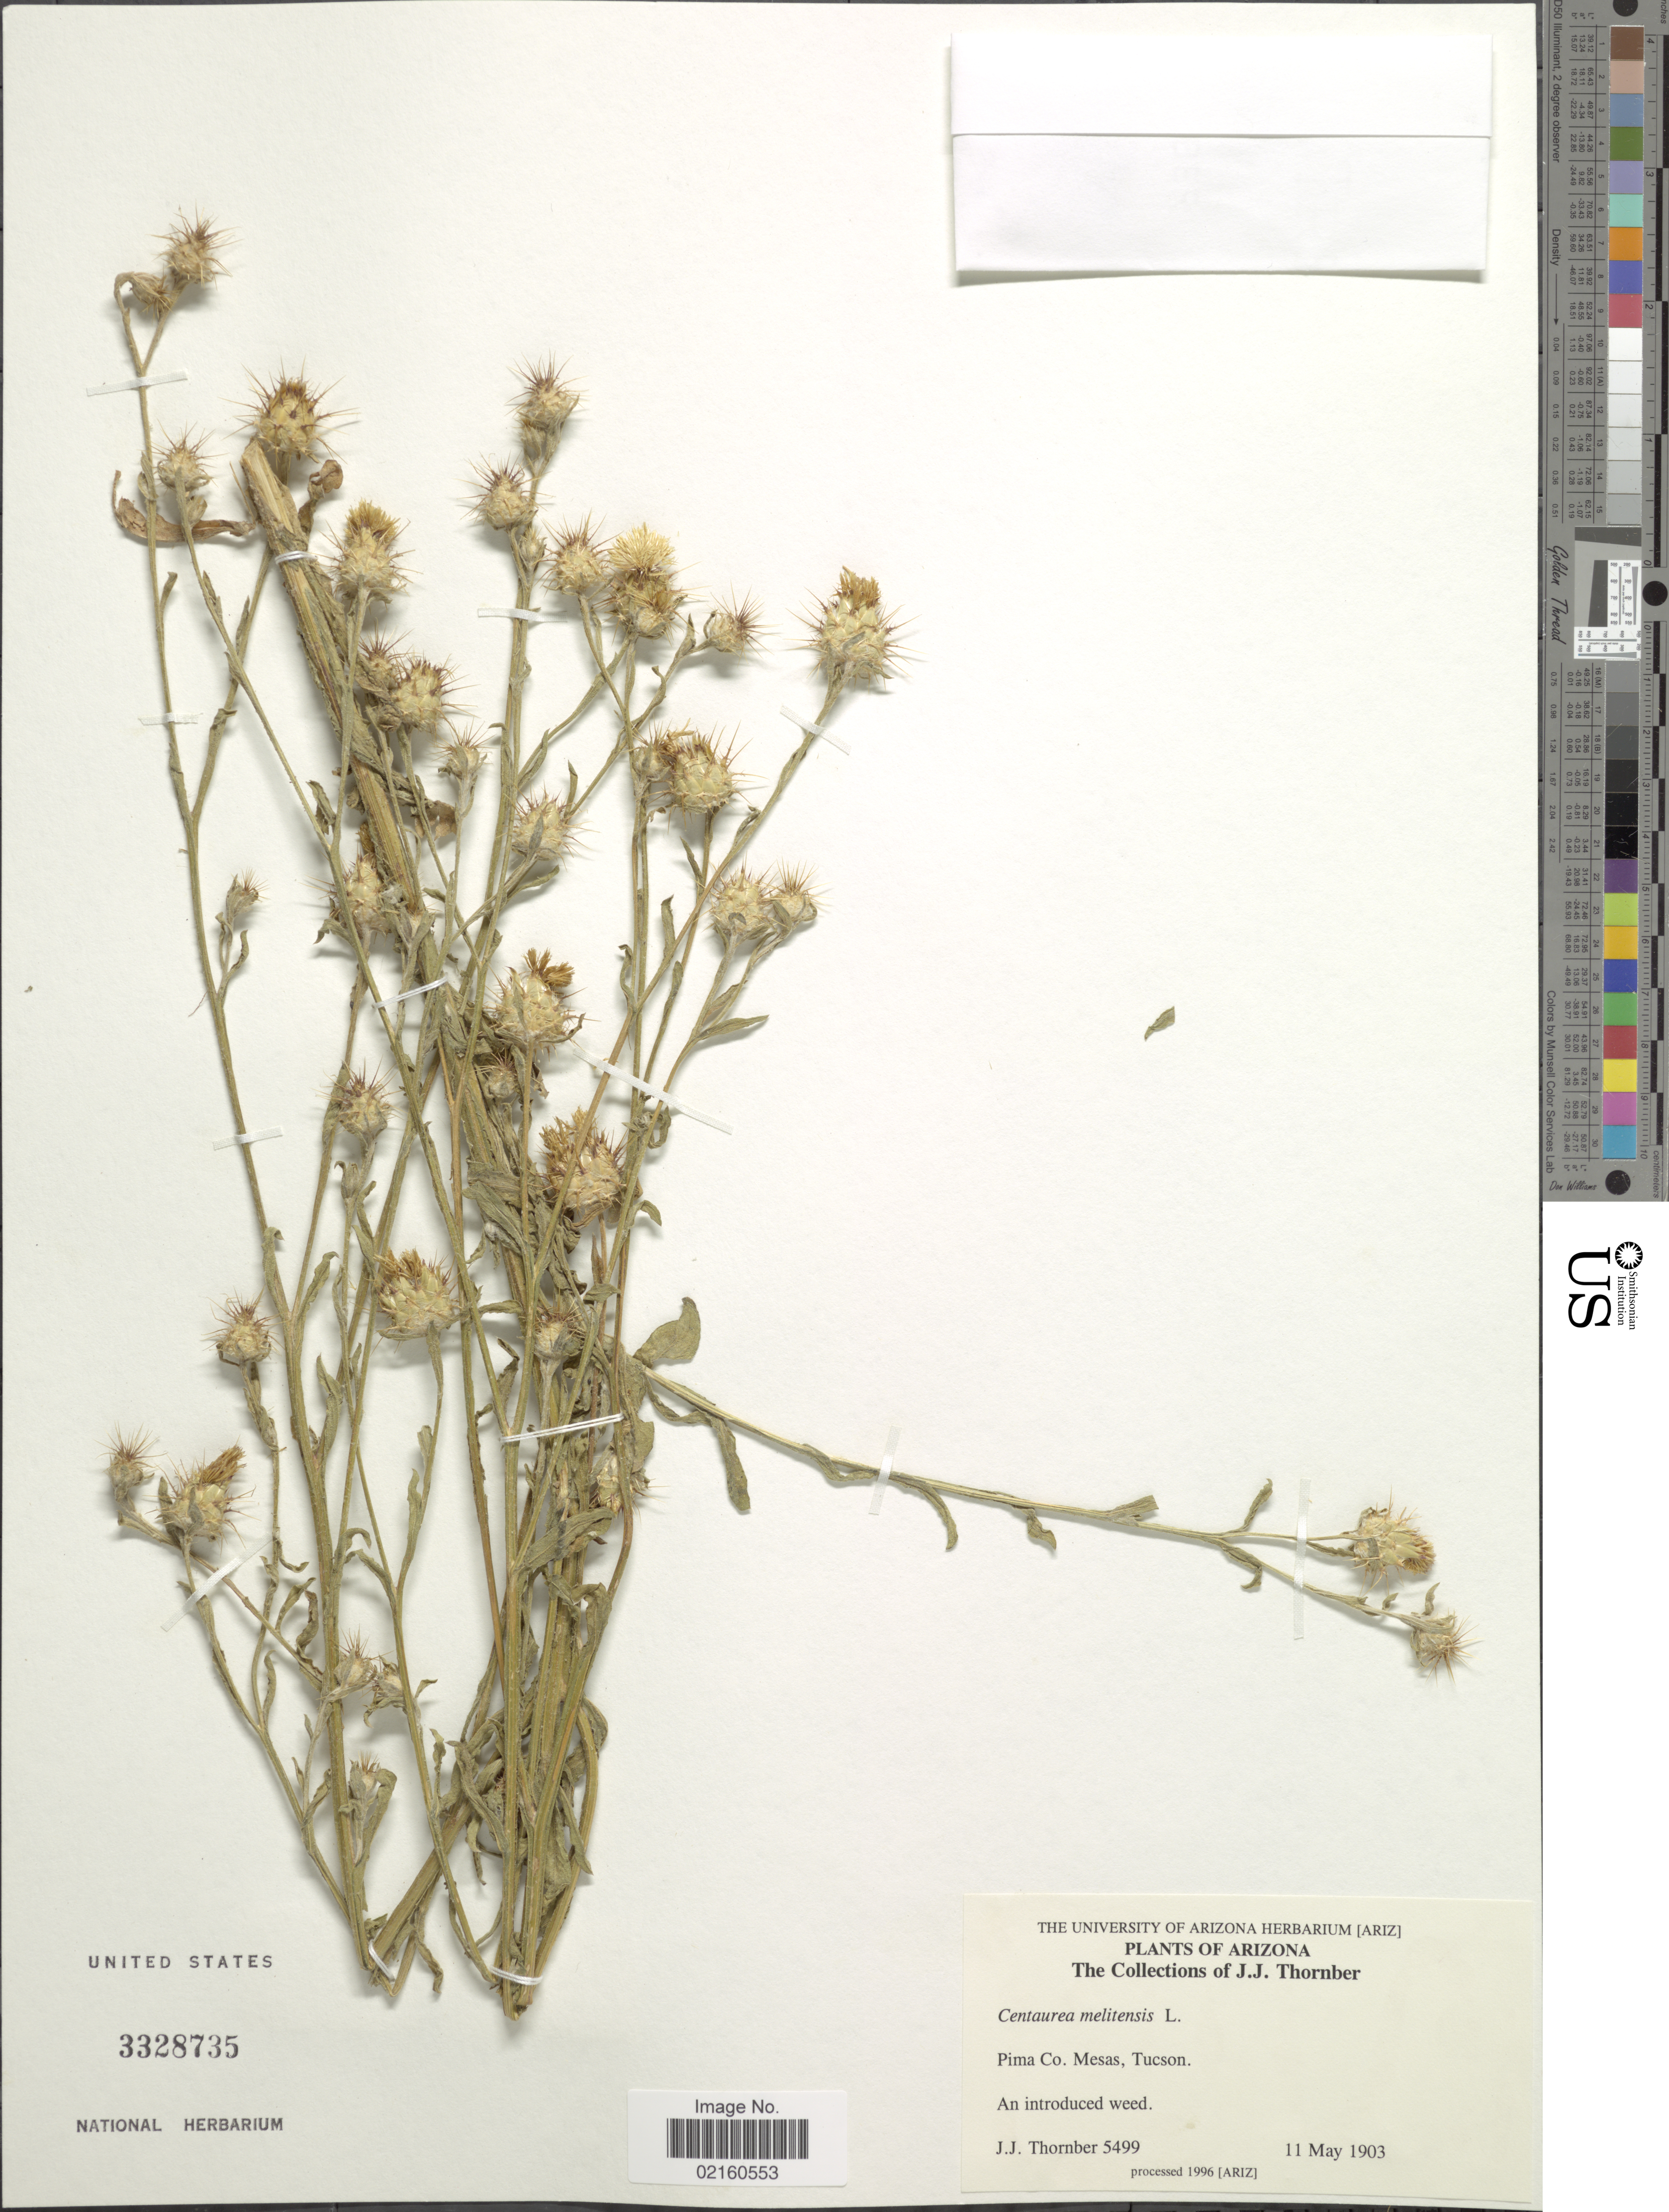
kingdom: Plantae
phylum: Tracheophyta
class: Magnoliopsida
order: Asterales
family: Asteraceae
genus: Centaurea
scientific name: Centaurea melitensis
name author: L.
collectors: J. Thornber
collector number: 5499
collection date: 1903-05-11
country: United States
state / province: Arizona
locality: Pima Co., Mesas, Tucson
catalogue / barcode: US 3328735